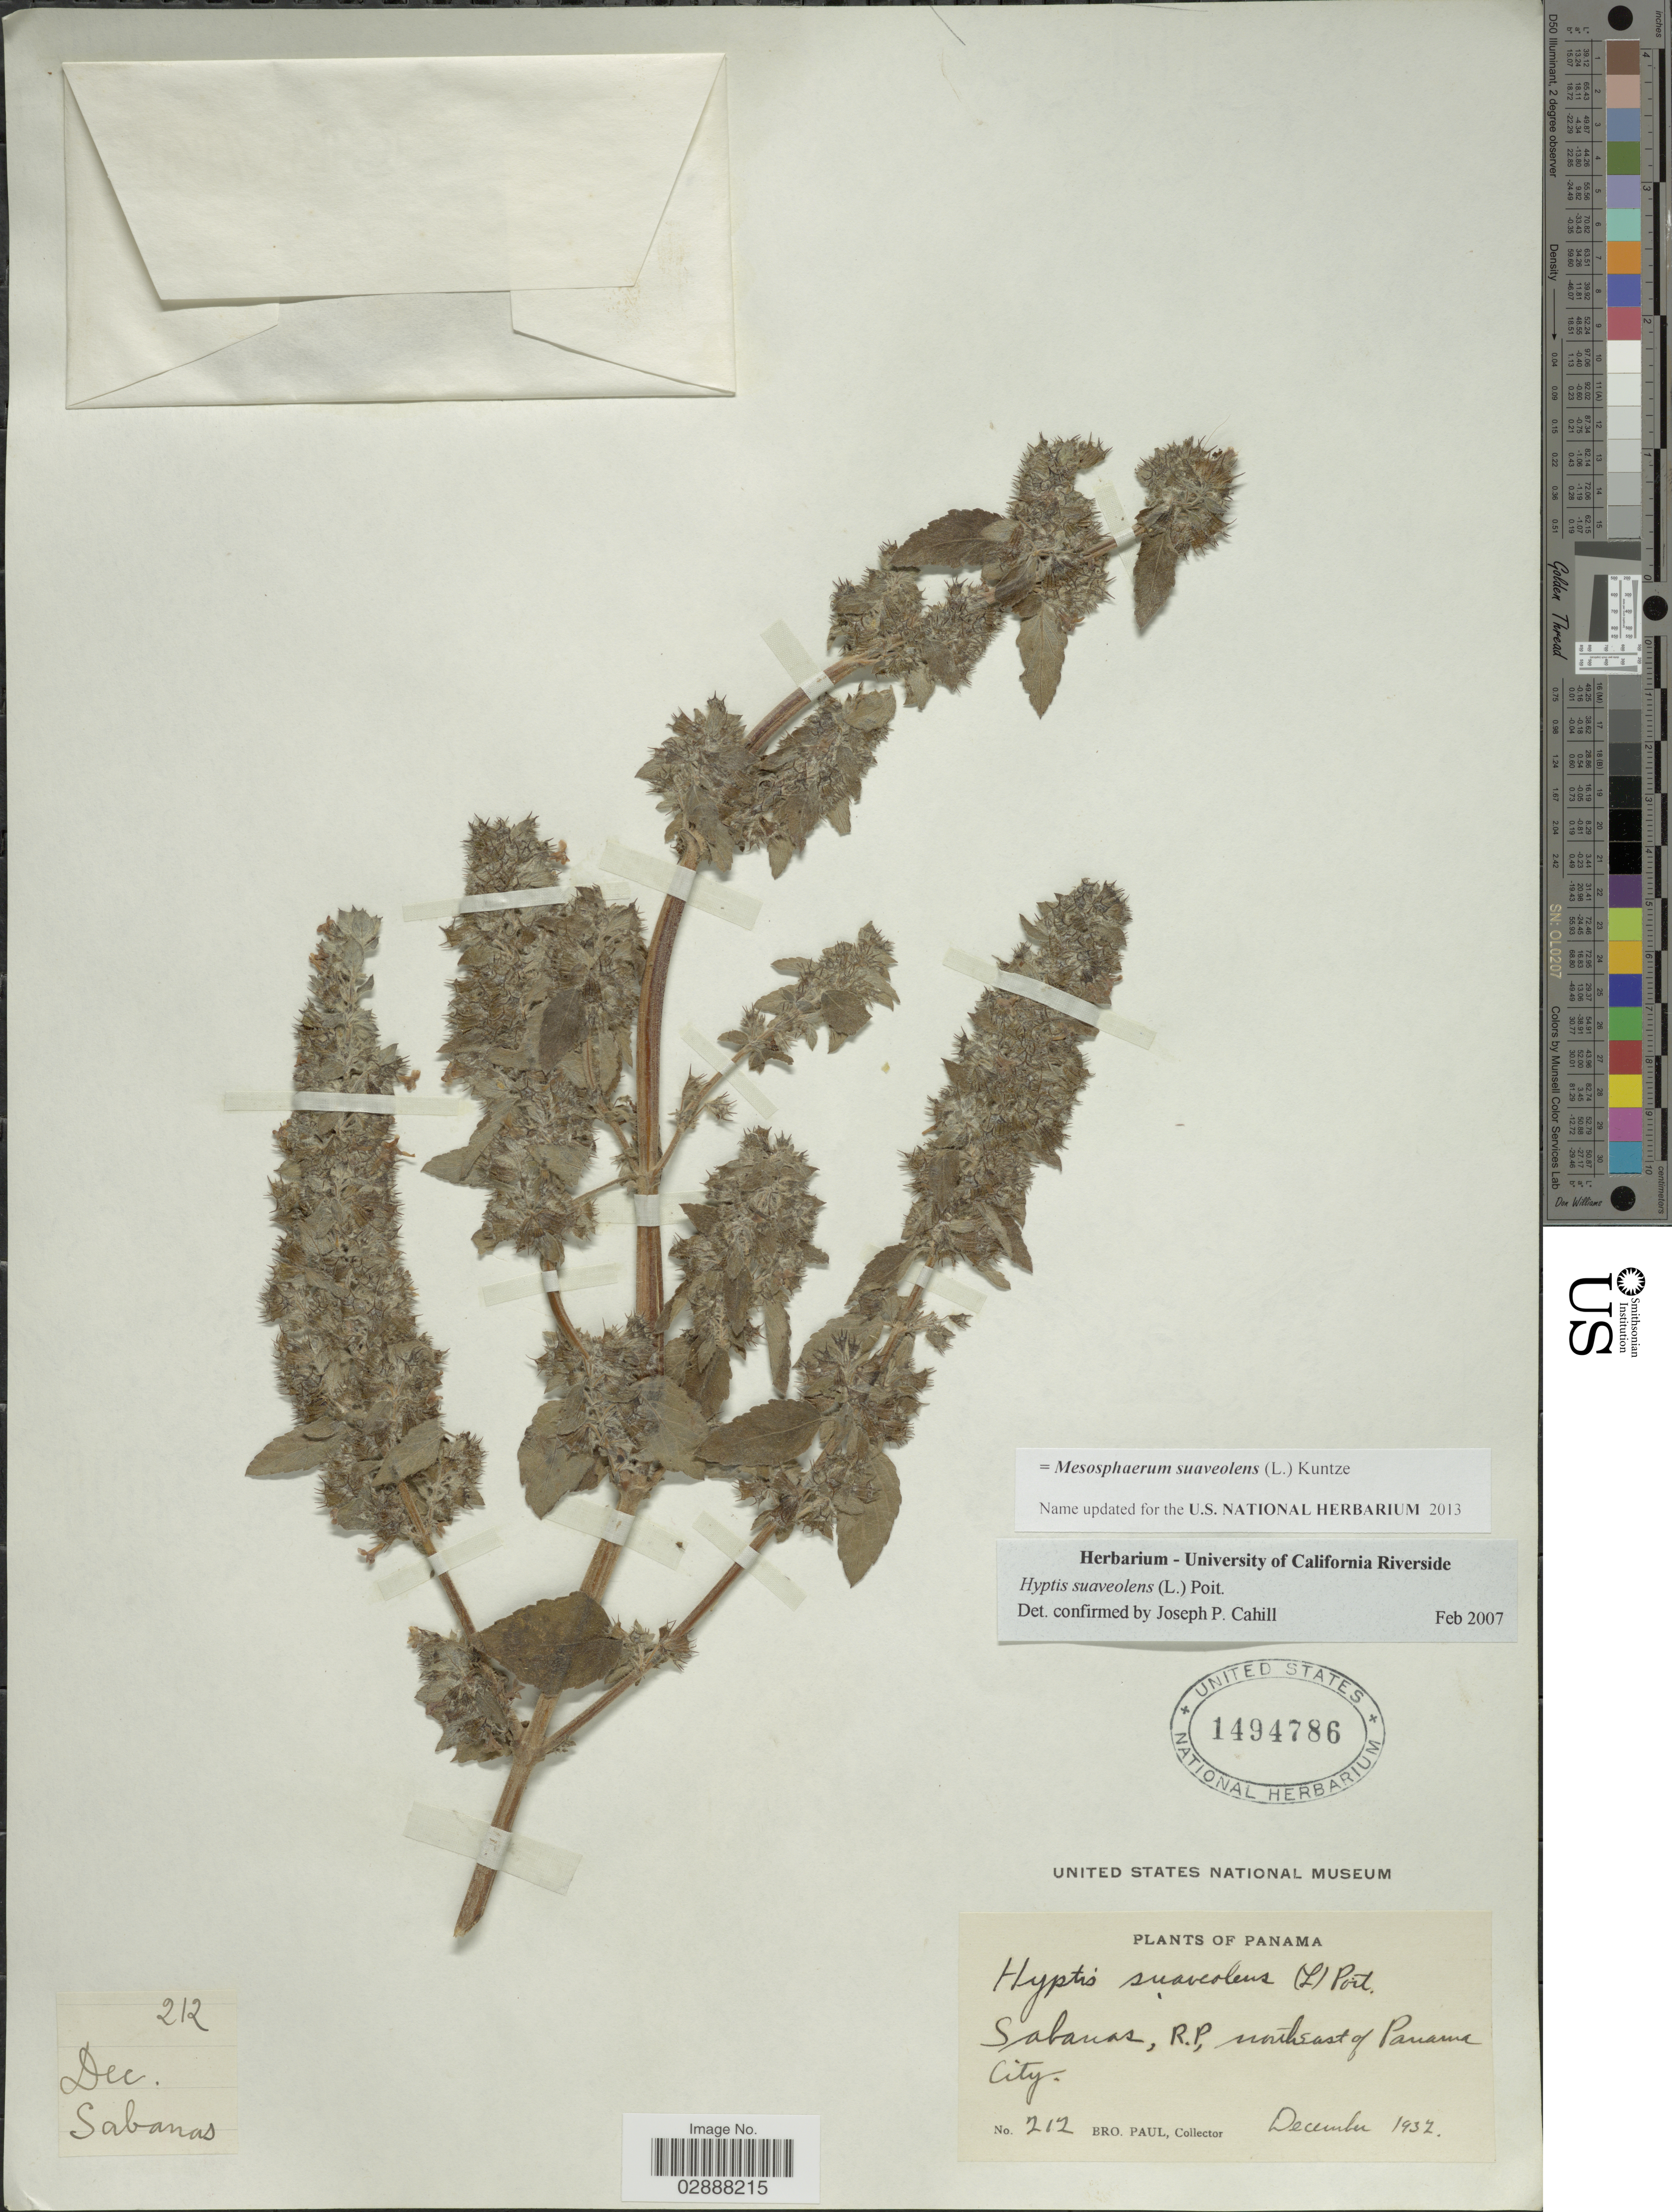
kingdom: Plantae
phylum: Tracheophyta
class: Magnoliopsida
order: Lamiales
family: Lamiaceae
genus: Mesosphaerum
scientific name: Mesosphaerum suaveolens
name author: (L.) Kuntze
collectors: B. Paul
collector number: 212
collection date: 1932-12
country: Panama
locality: Sabanas, R.P., northeast of Panama City.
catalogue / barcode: US 1494786